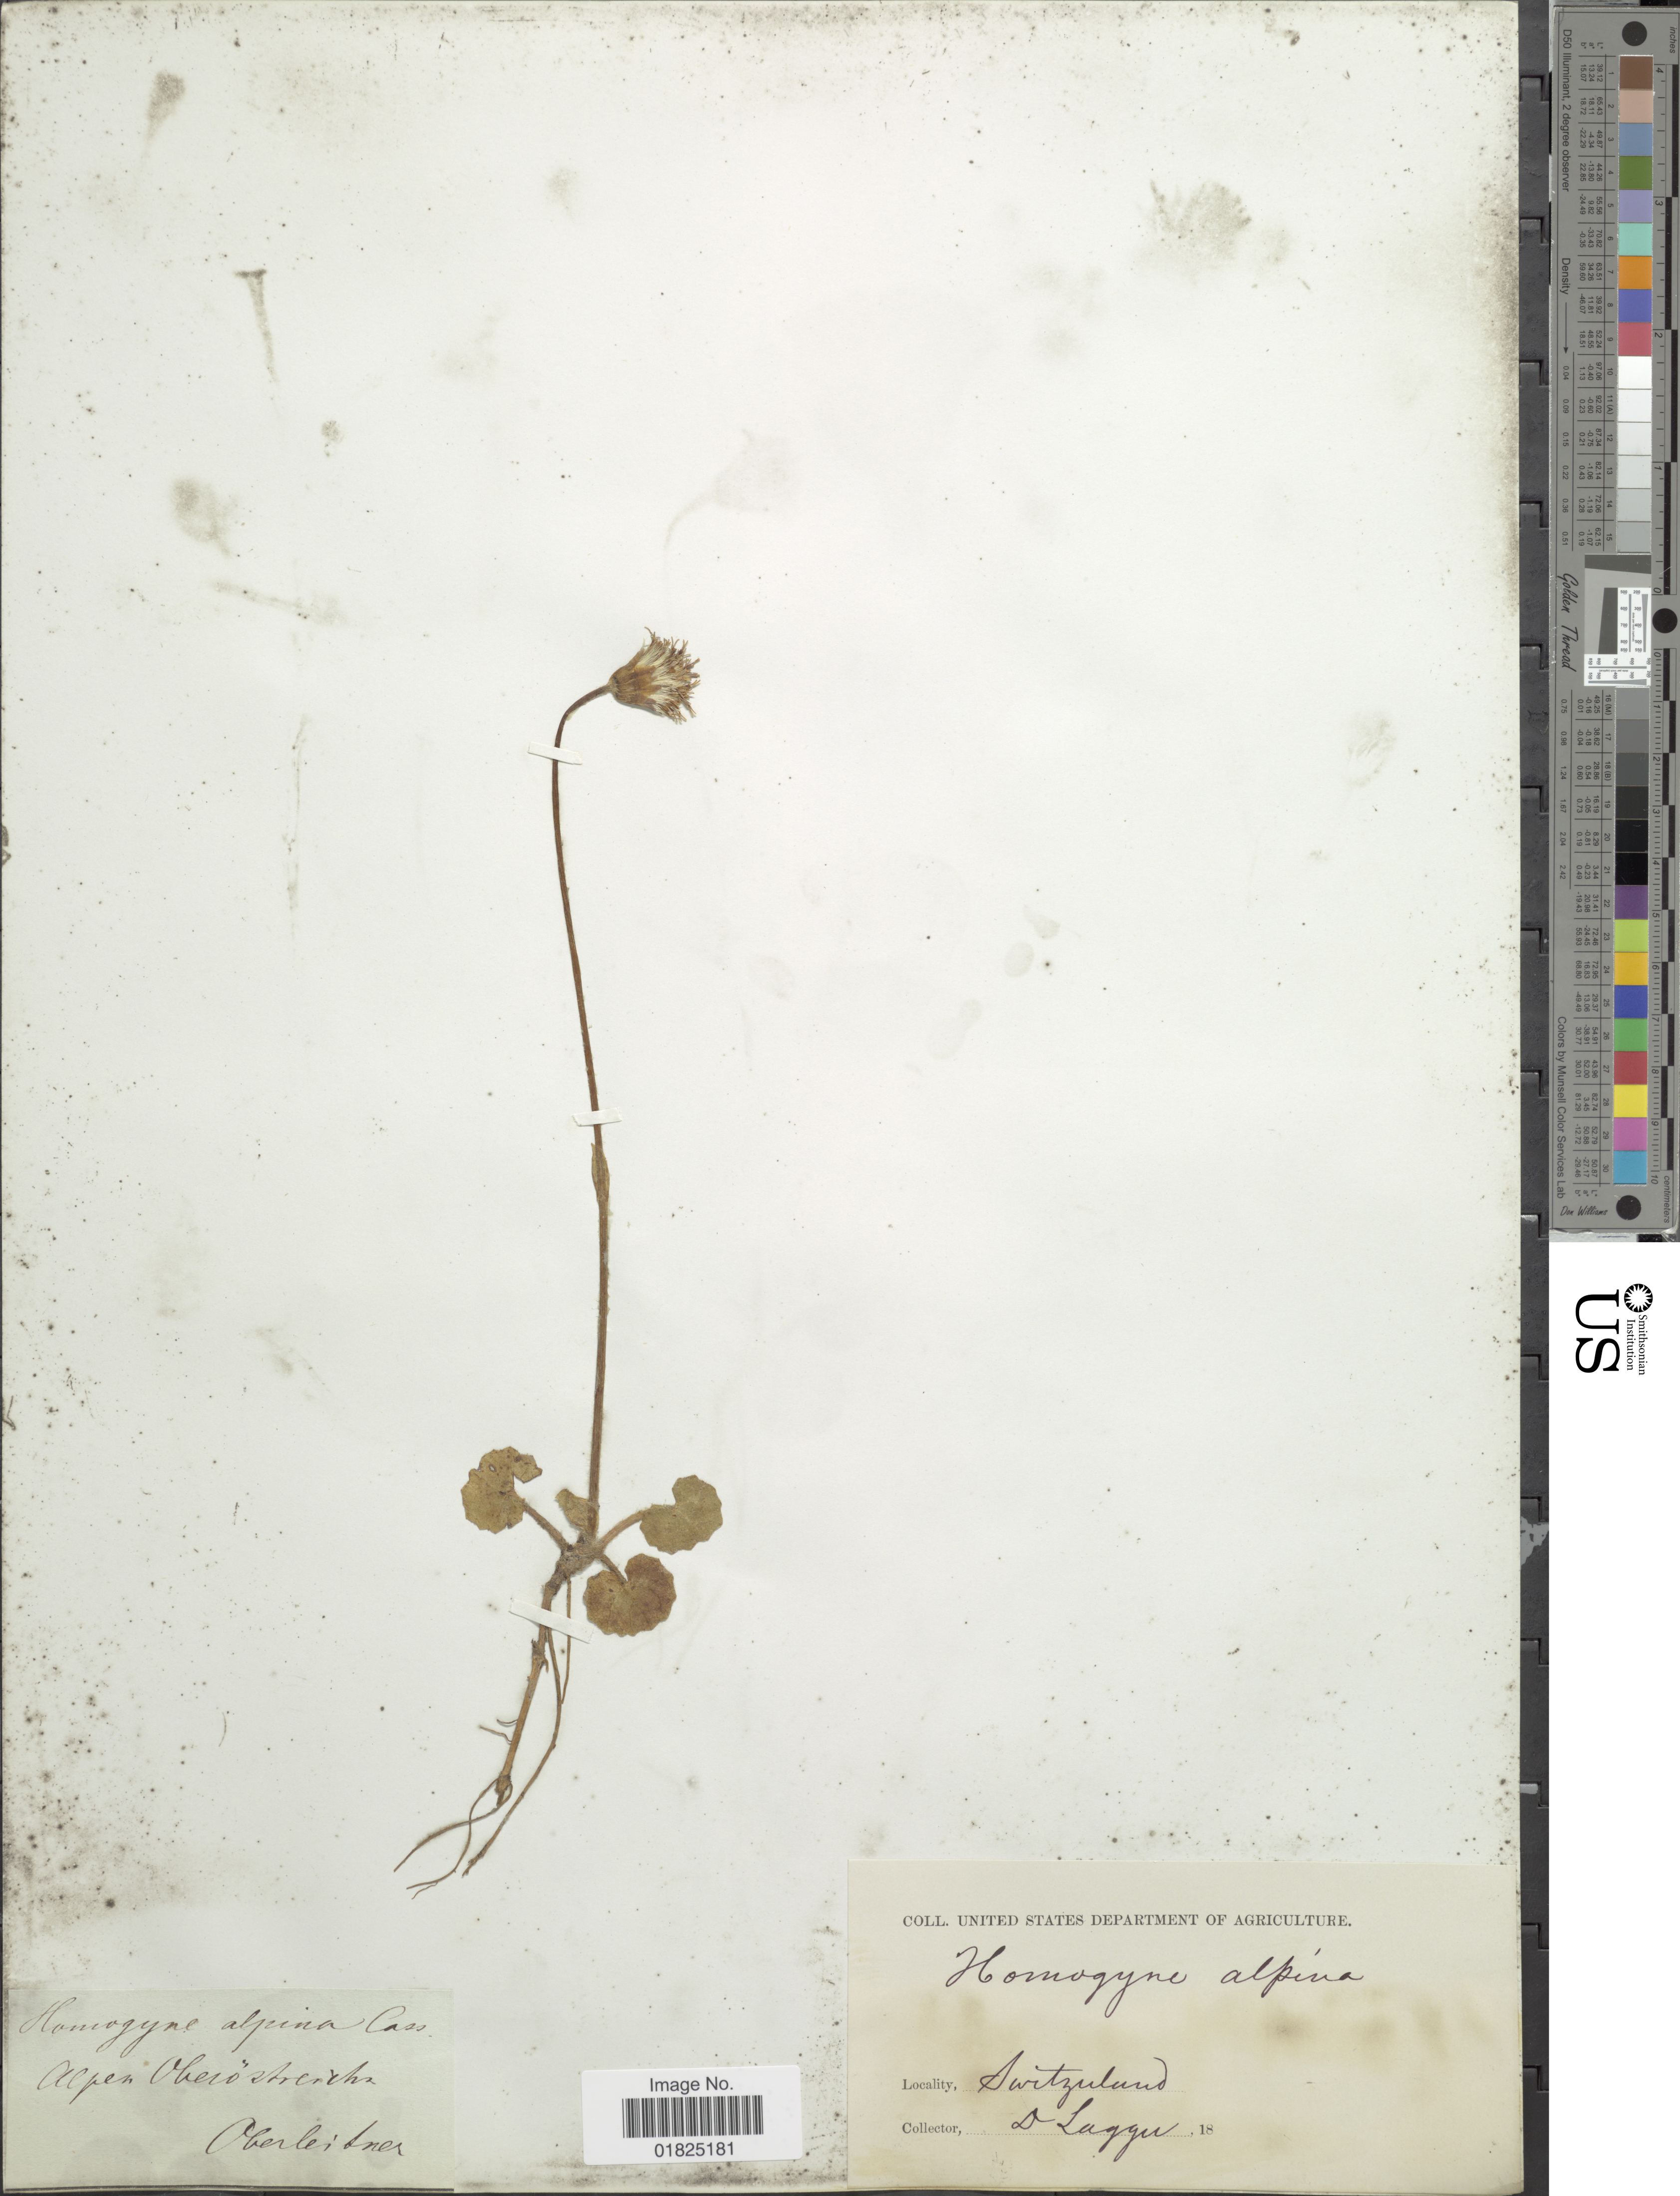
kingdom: Plantae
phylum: Tracheophyta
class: Magnoliopsida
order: Asterales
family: Asteraceae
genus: Homogyne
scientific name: Homogyne alpina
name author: (L.) Cass.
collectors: -. Oberleidner & F. J. Lagger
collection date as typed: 18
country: Austria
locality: Alpen Oberöstreichen = Oberosterreich